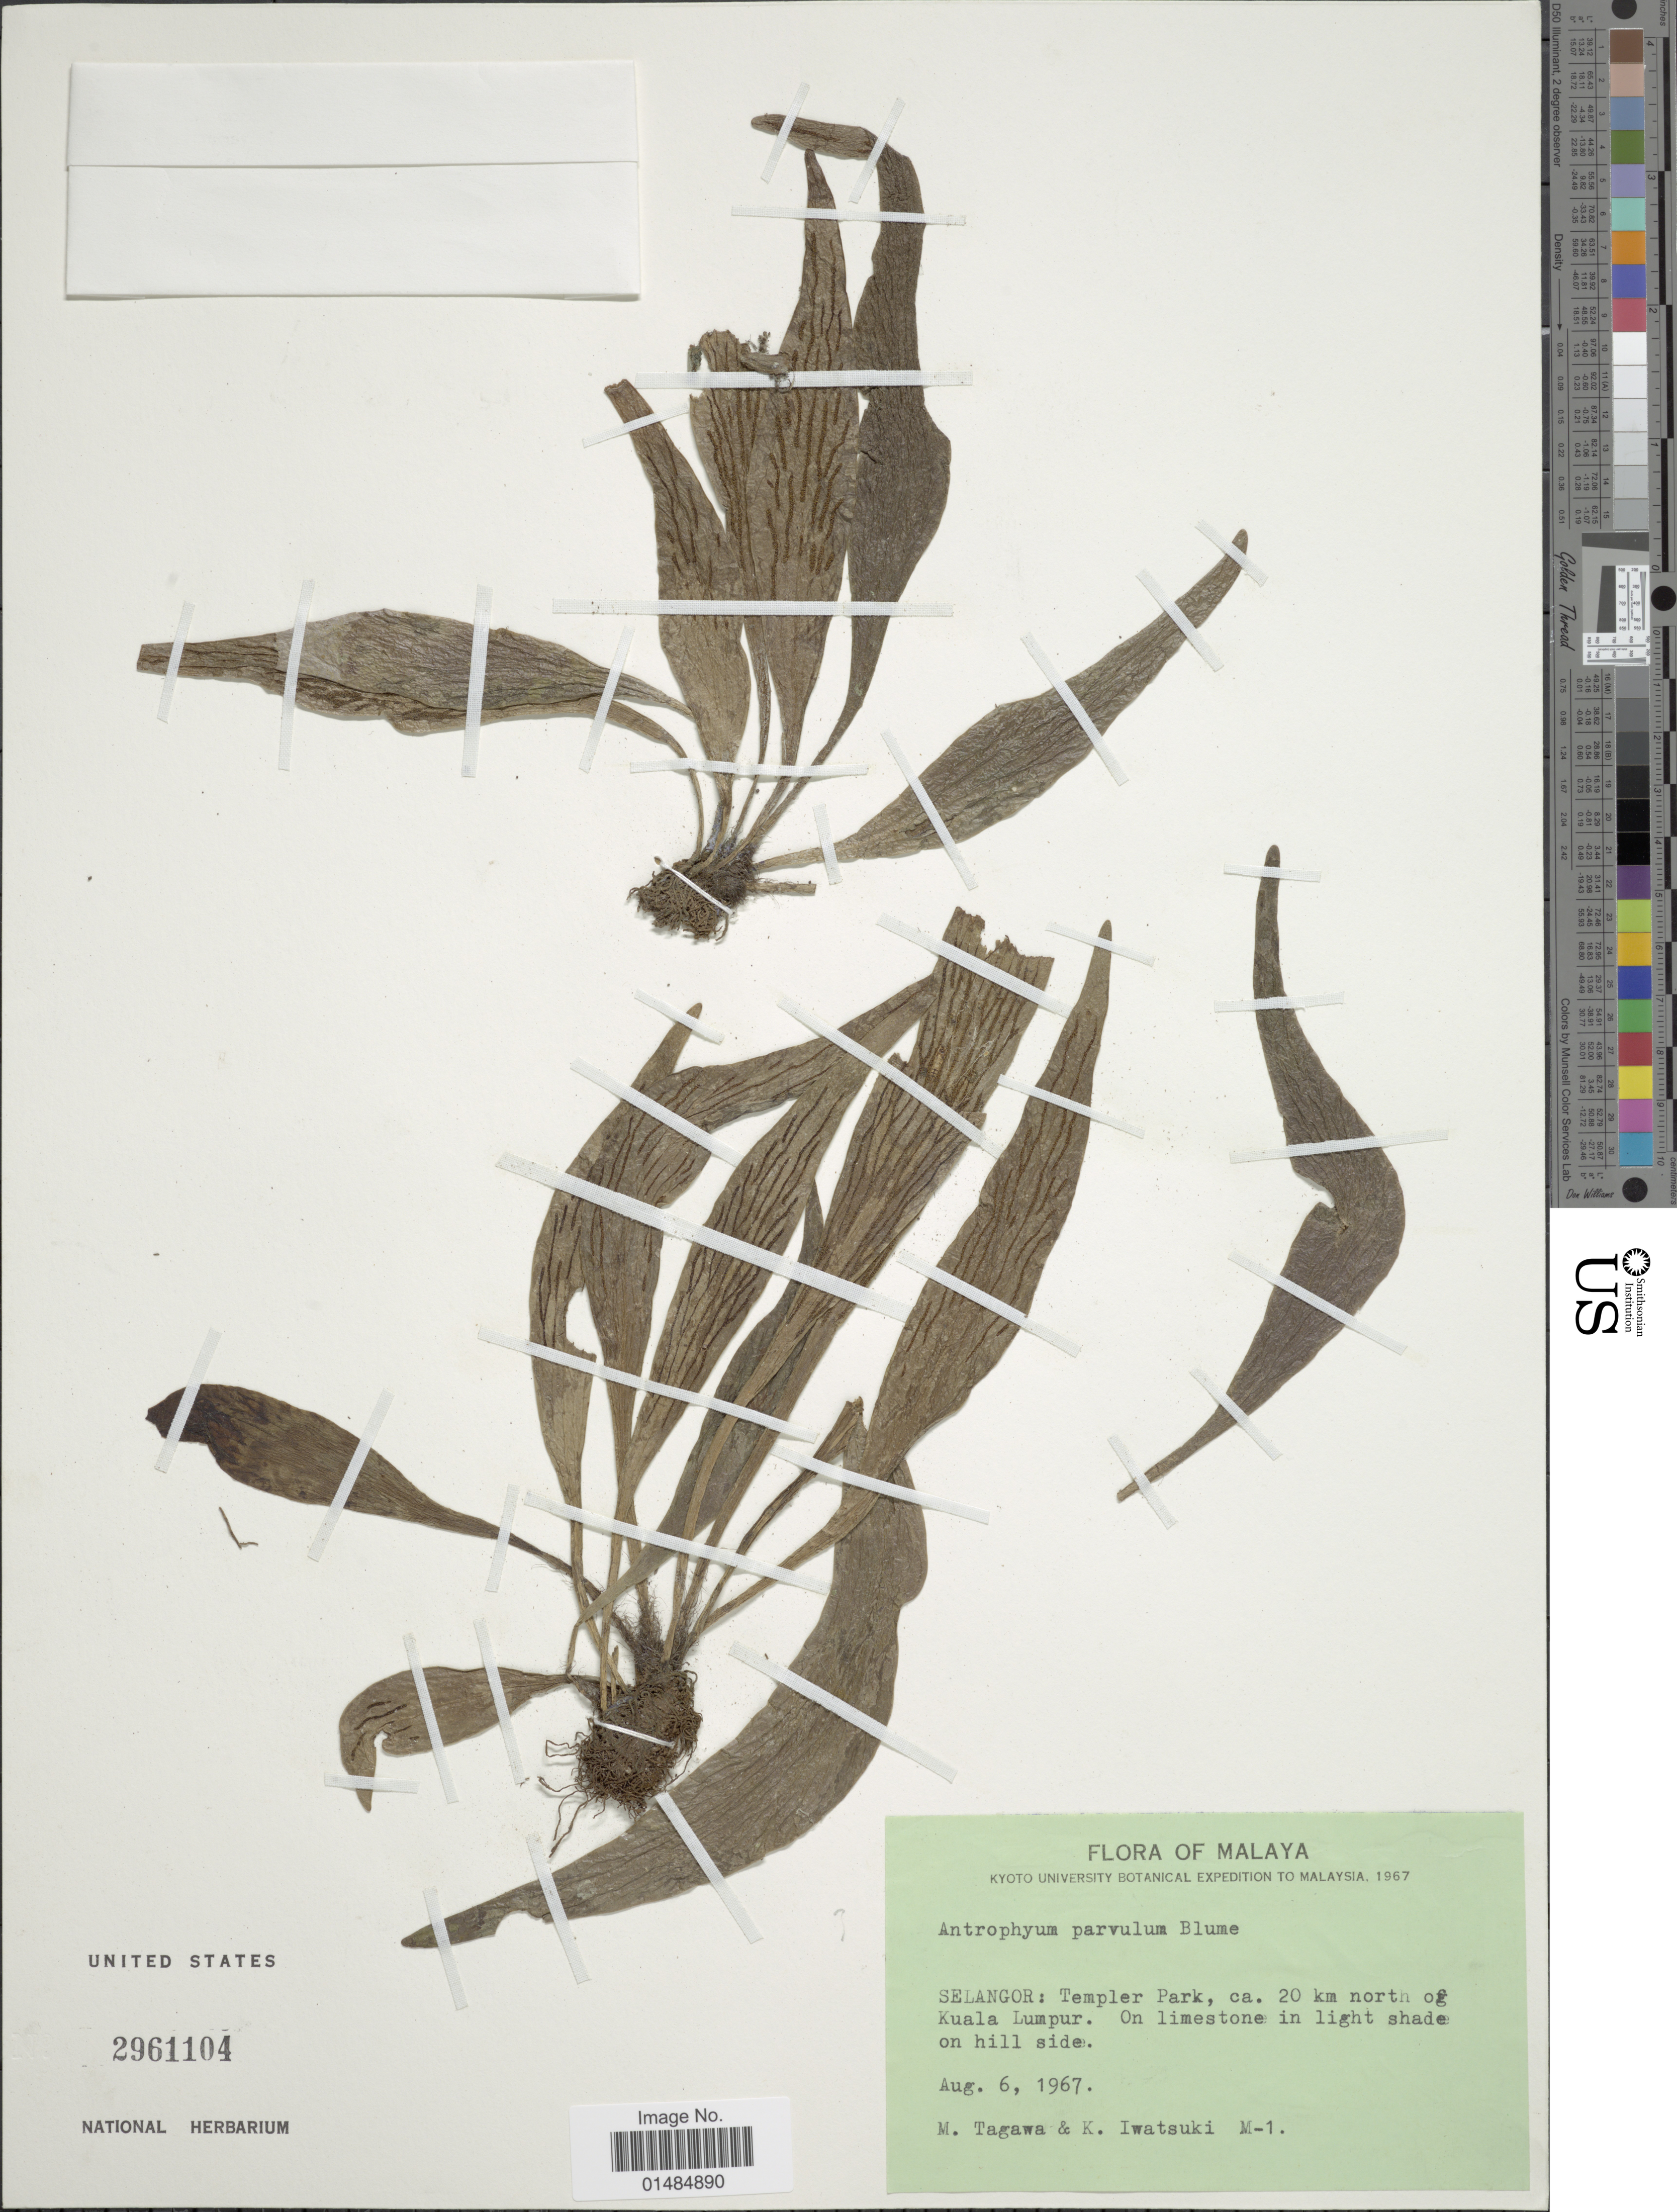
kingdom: Plantae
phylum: Tracheophyta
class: Polypodiopsida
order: Polypodiales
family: Pteridaceae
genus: Antrophyum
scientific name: Antrophyum parvulum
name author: Blume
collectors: M. Tagawa & K. Iwatsuki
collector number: M-1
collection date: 1967-08-06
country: Malaysia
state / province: Selangor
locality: Malaya, Selangor: Templer Park, Ca. 20 km north of Kuala Lumpur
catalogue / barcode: US 2961104